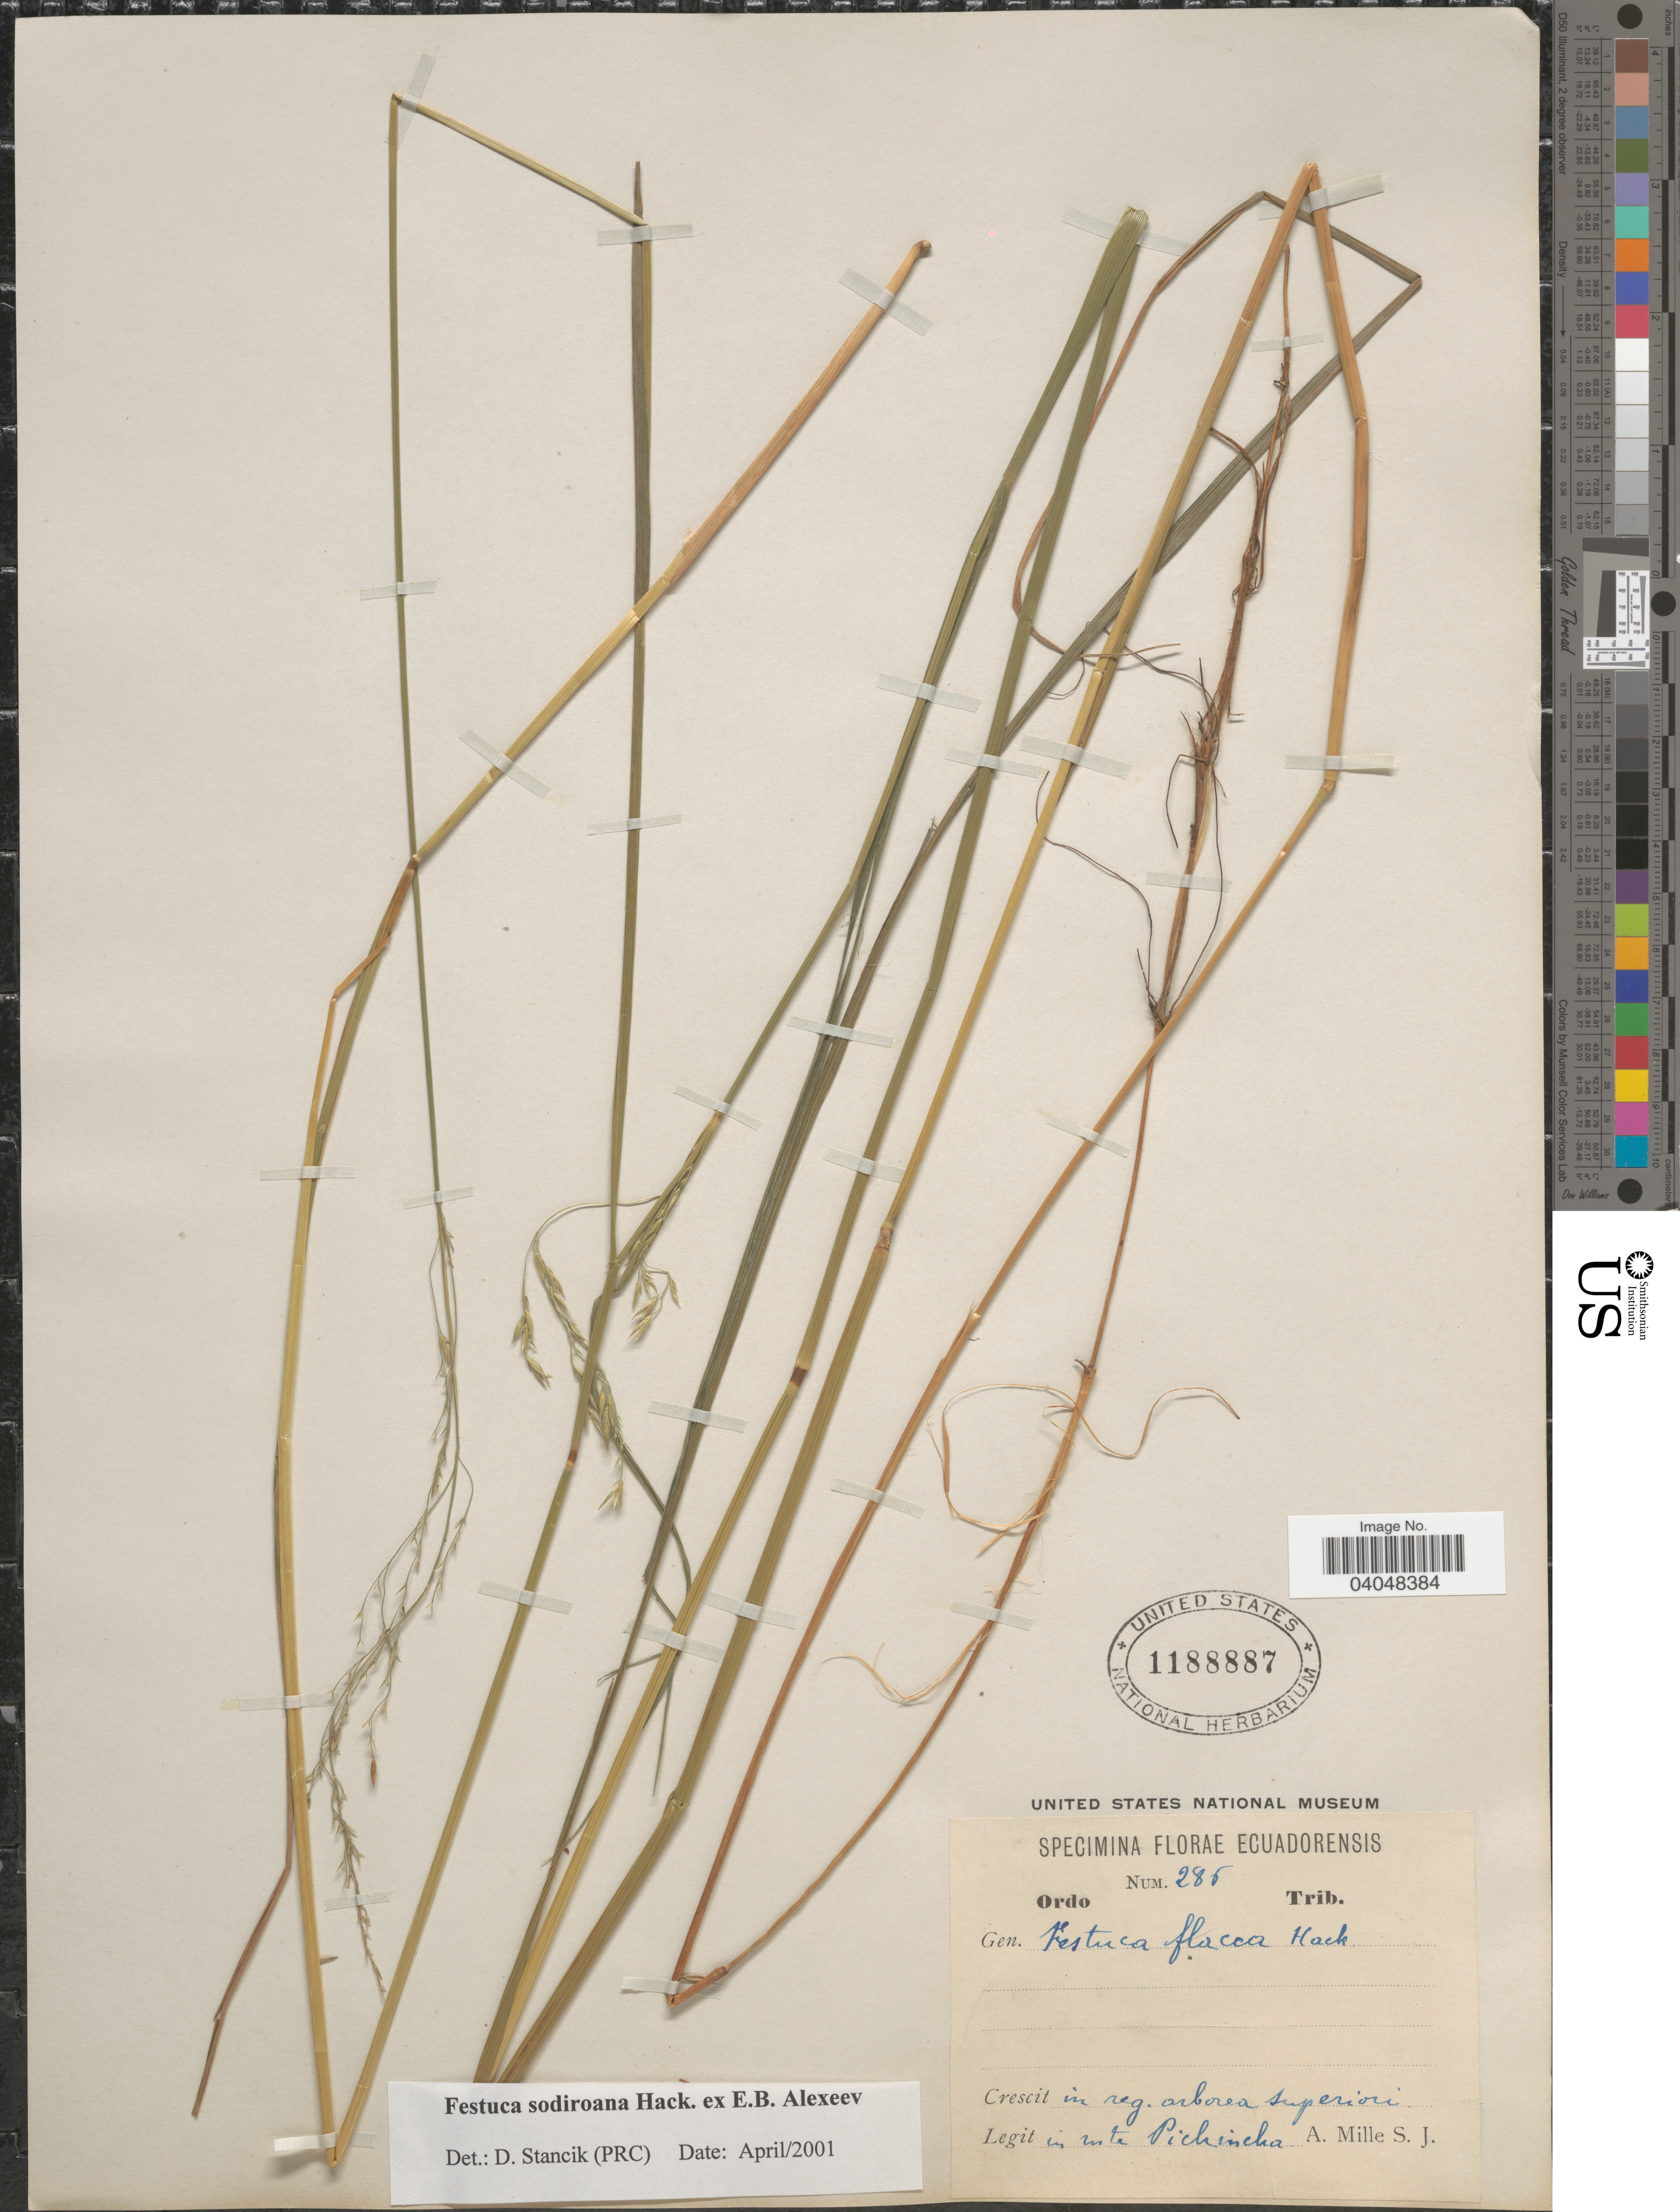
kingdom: Plantae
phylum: Tracheophyta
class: Liliopsida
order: Poales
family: Poaceae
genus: Festuca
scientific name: Festuca sodiroana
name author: Hack. ex E.B. Alexeev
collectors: A. Mille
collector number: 286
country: Ecuador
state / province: Pichincha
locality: Ecuadorensis. Crescit in reg. arborea superiori in mte Pichincha.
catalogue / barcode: US 1188887